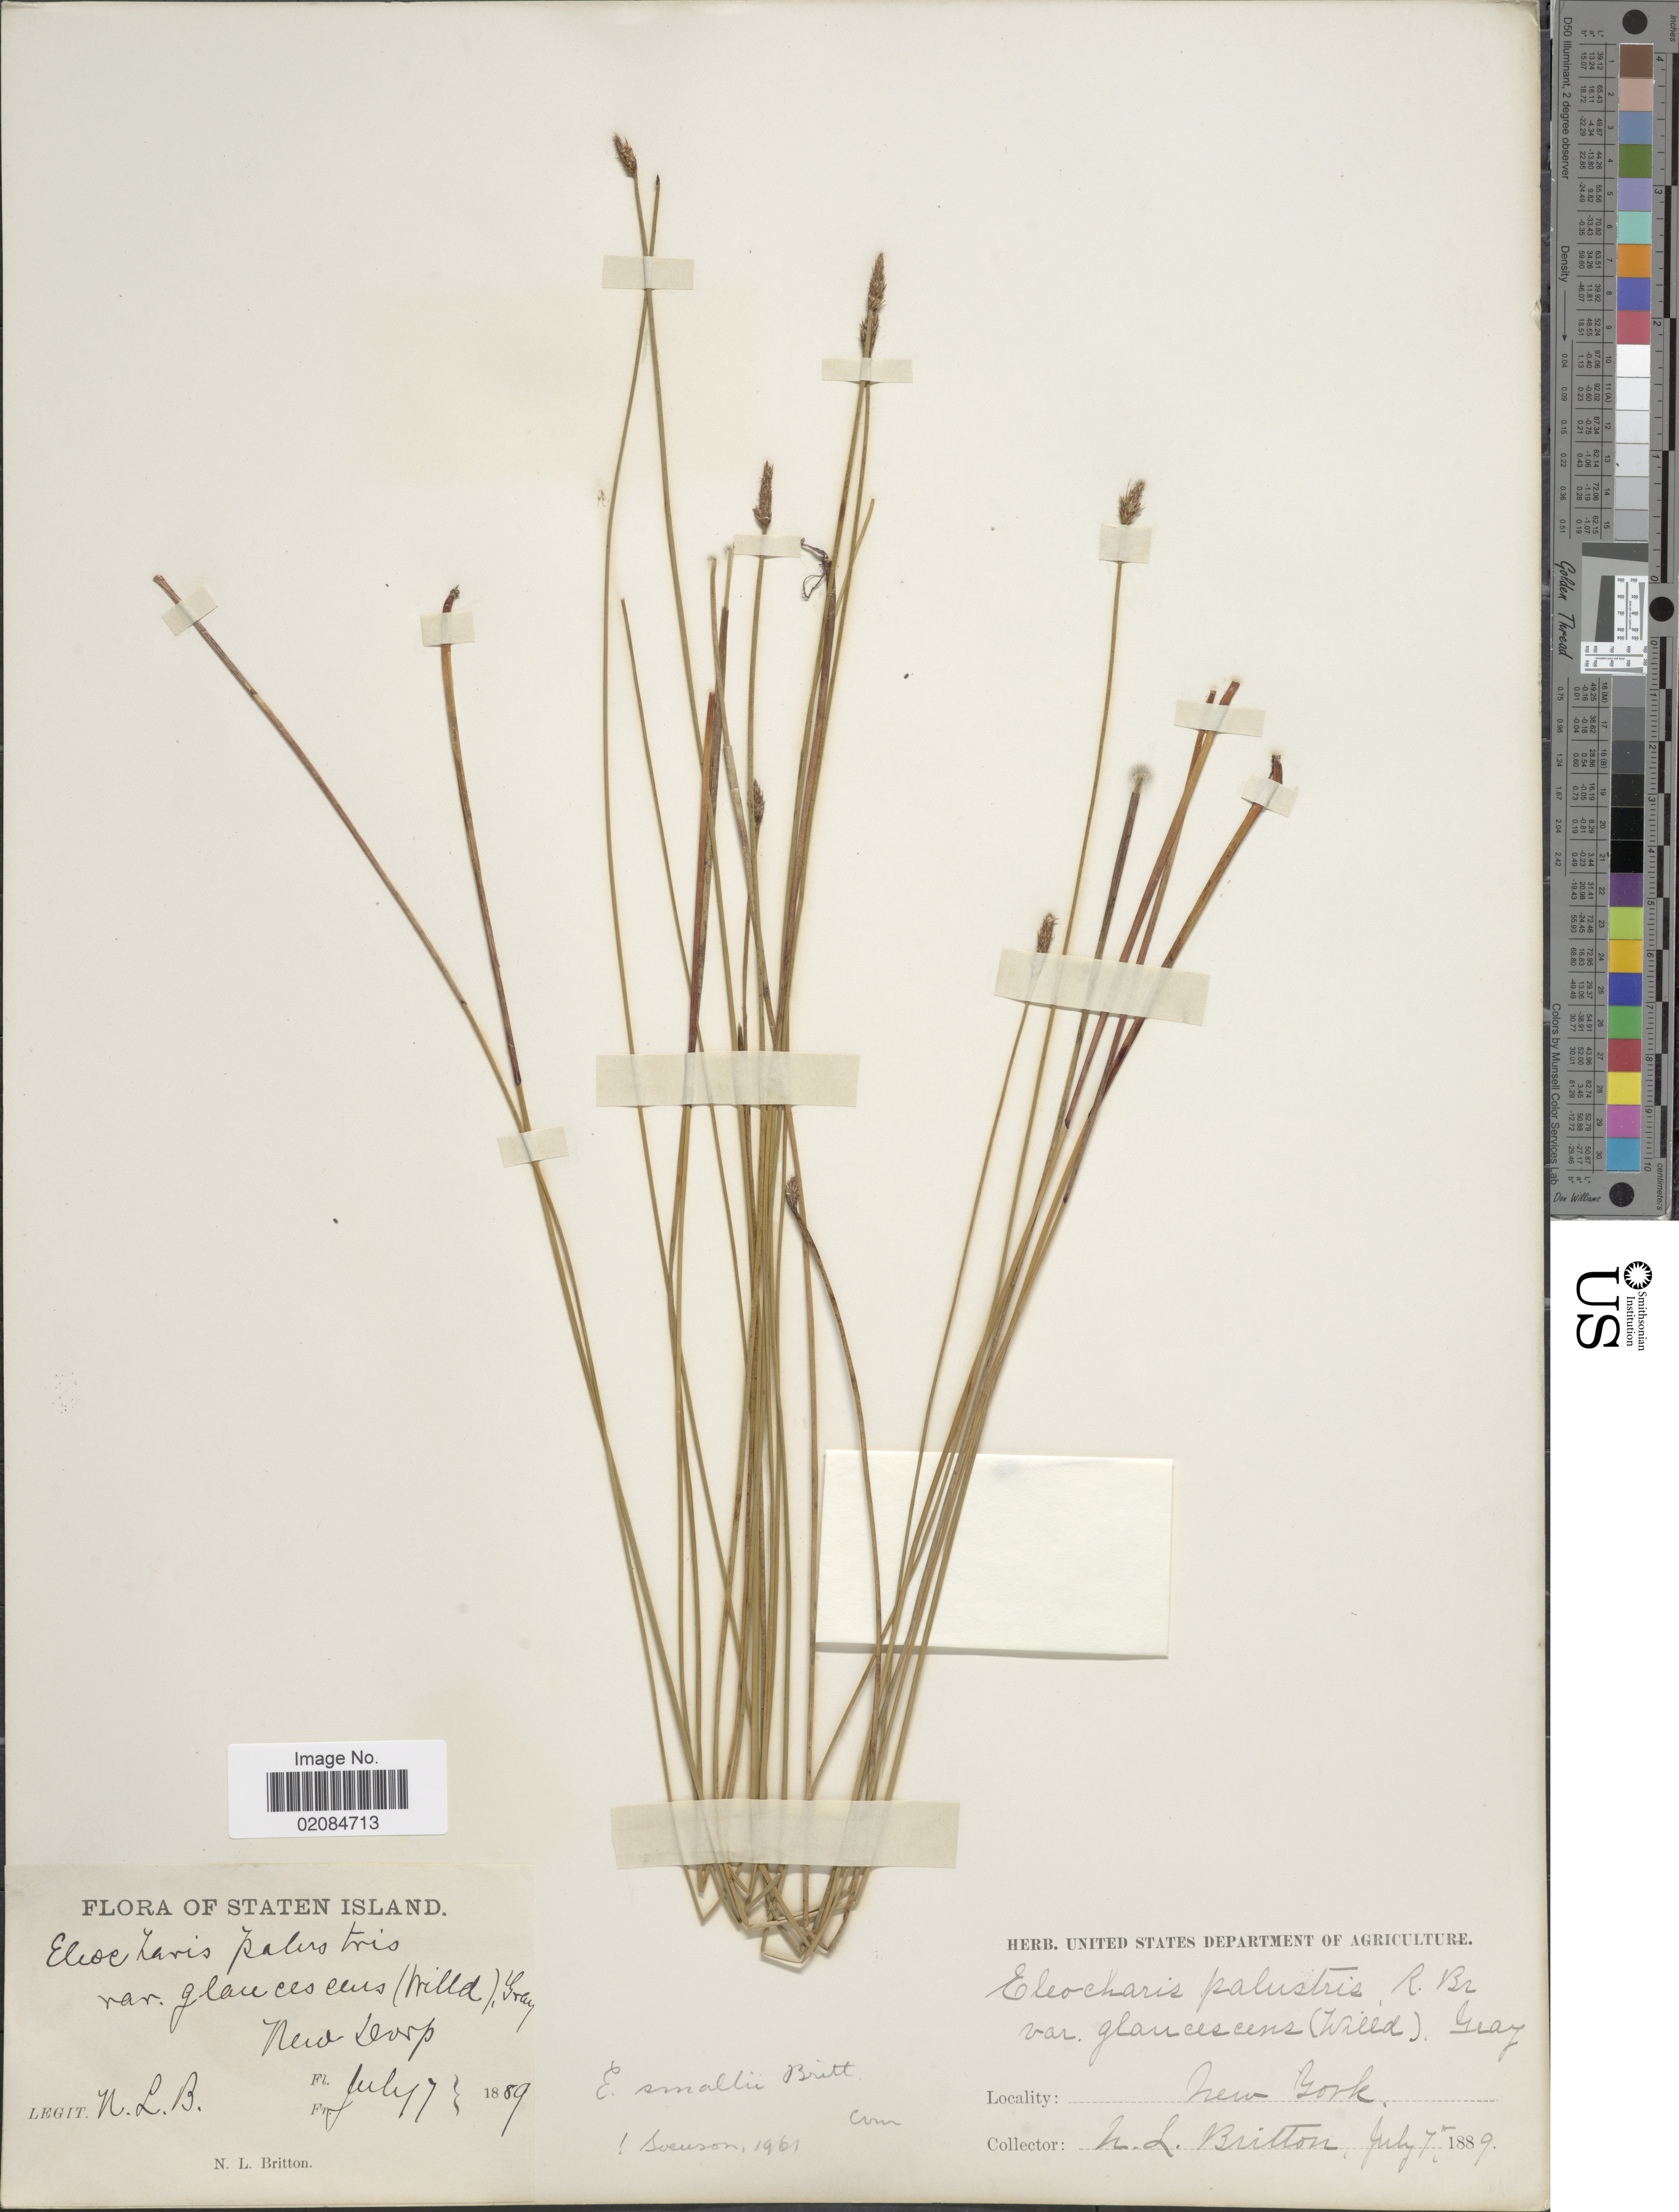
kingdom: Plantae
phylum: Tracheophyta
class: Liliopsida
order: Poales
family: Cyperaceae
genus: Eleocharis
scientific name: Eleocharis palustris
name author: (L.) Roem. & Schult.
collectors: N. Britton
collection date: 1889-07-07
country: United States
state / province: New York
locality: Staten Island.